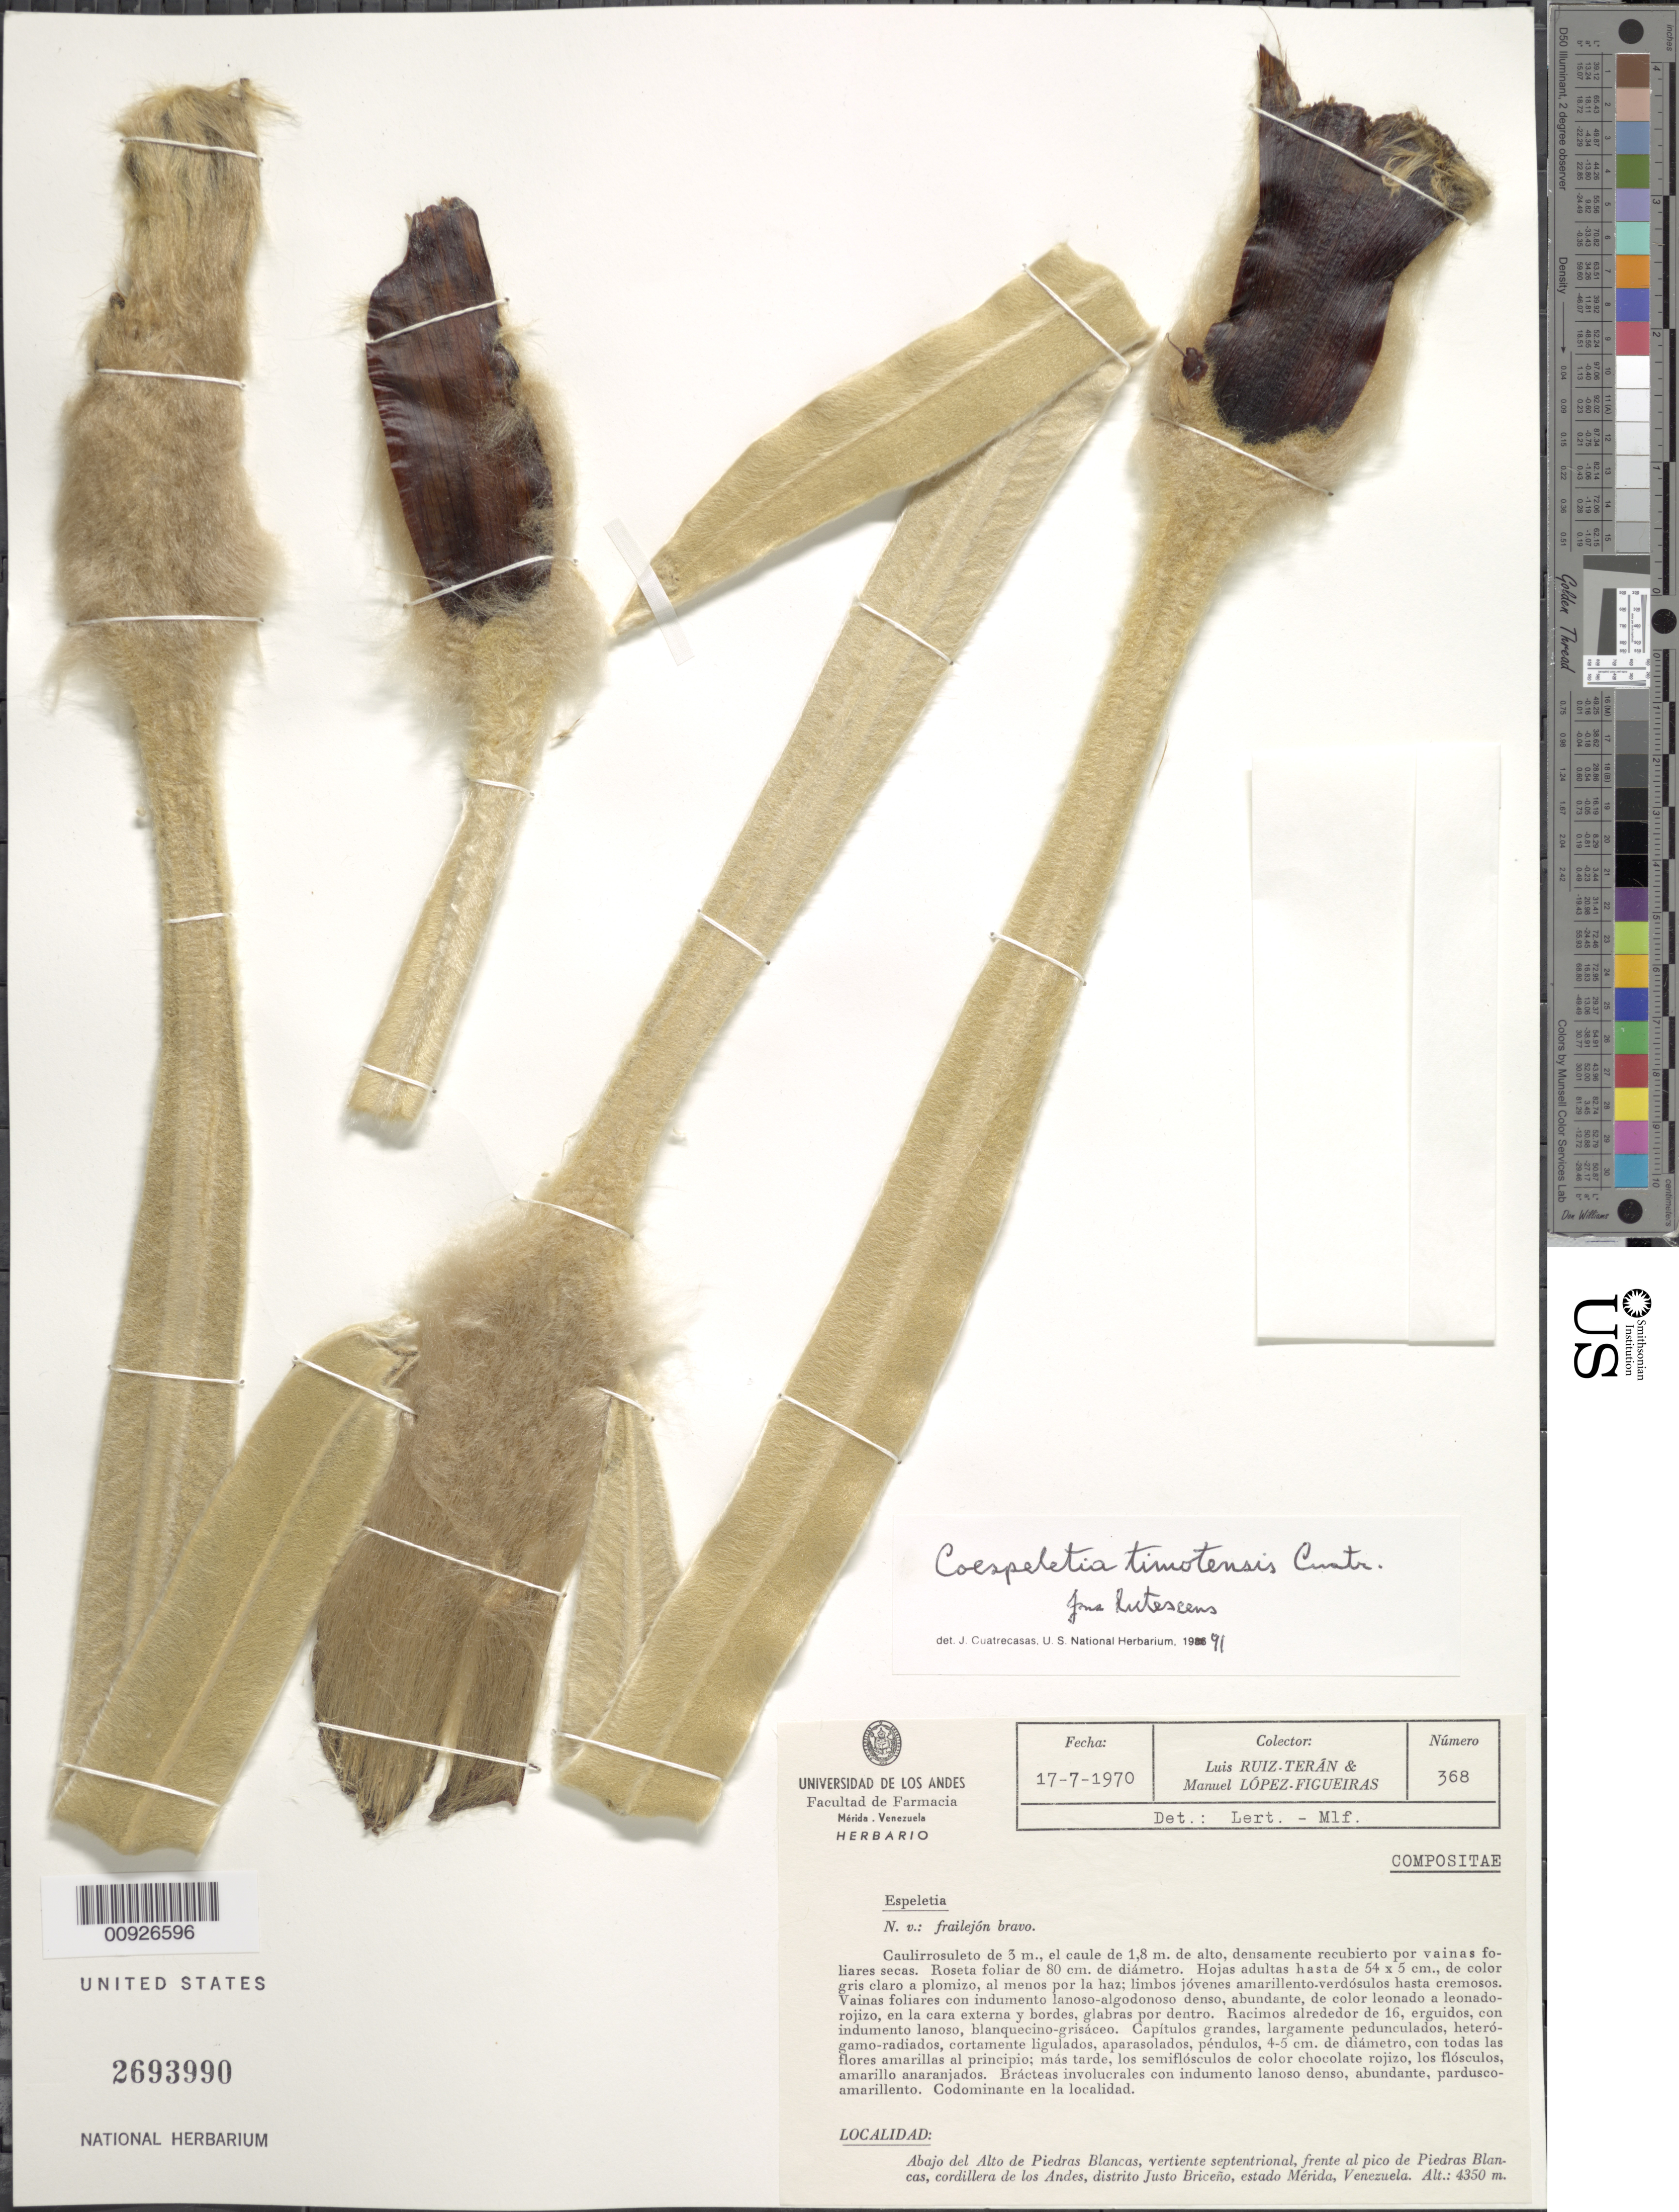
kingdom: Plantae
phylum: Tracheophyta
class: Magnoliopsida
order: Asterales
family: Asteraceae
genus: Coespeletia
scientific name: Coespeletia timotensis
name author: (Cuatrec.) Cuatrec.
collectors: L. E. Ruíz-Terán & M. López Figueiras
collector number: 368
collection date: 1970-07-17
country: Venezuela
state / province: Mérida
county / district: Justo Briceño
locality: Abajo del Alto de Piedras Blancas, vertiente septentrional, frente al pico de Piedras Blancas, cordillera de los Andes.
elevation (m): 4350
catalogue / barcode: US 2693990